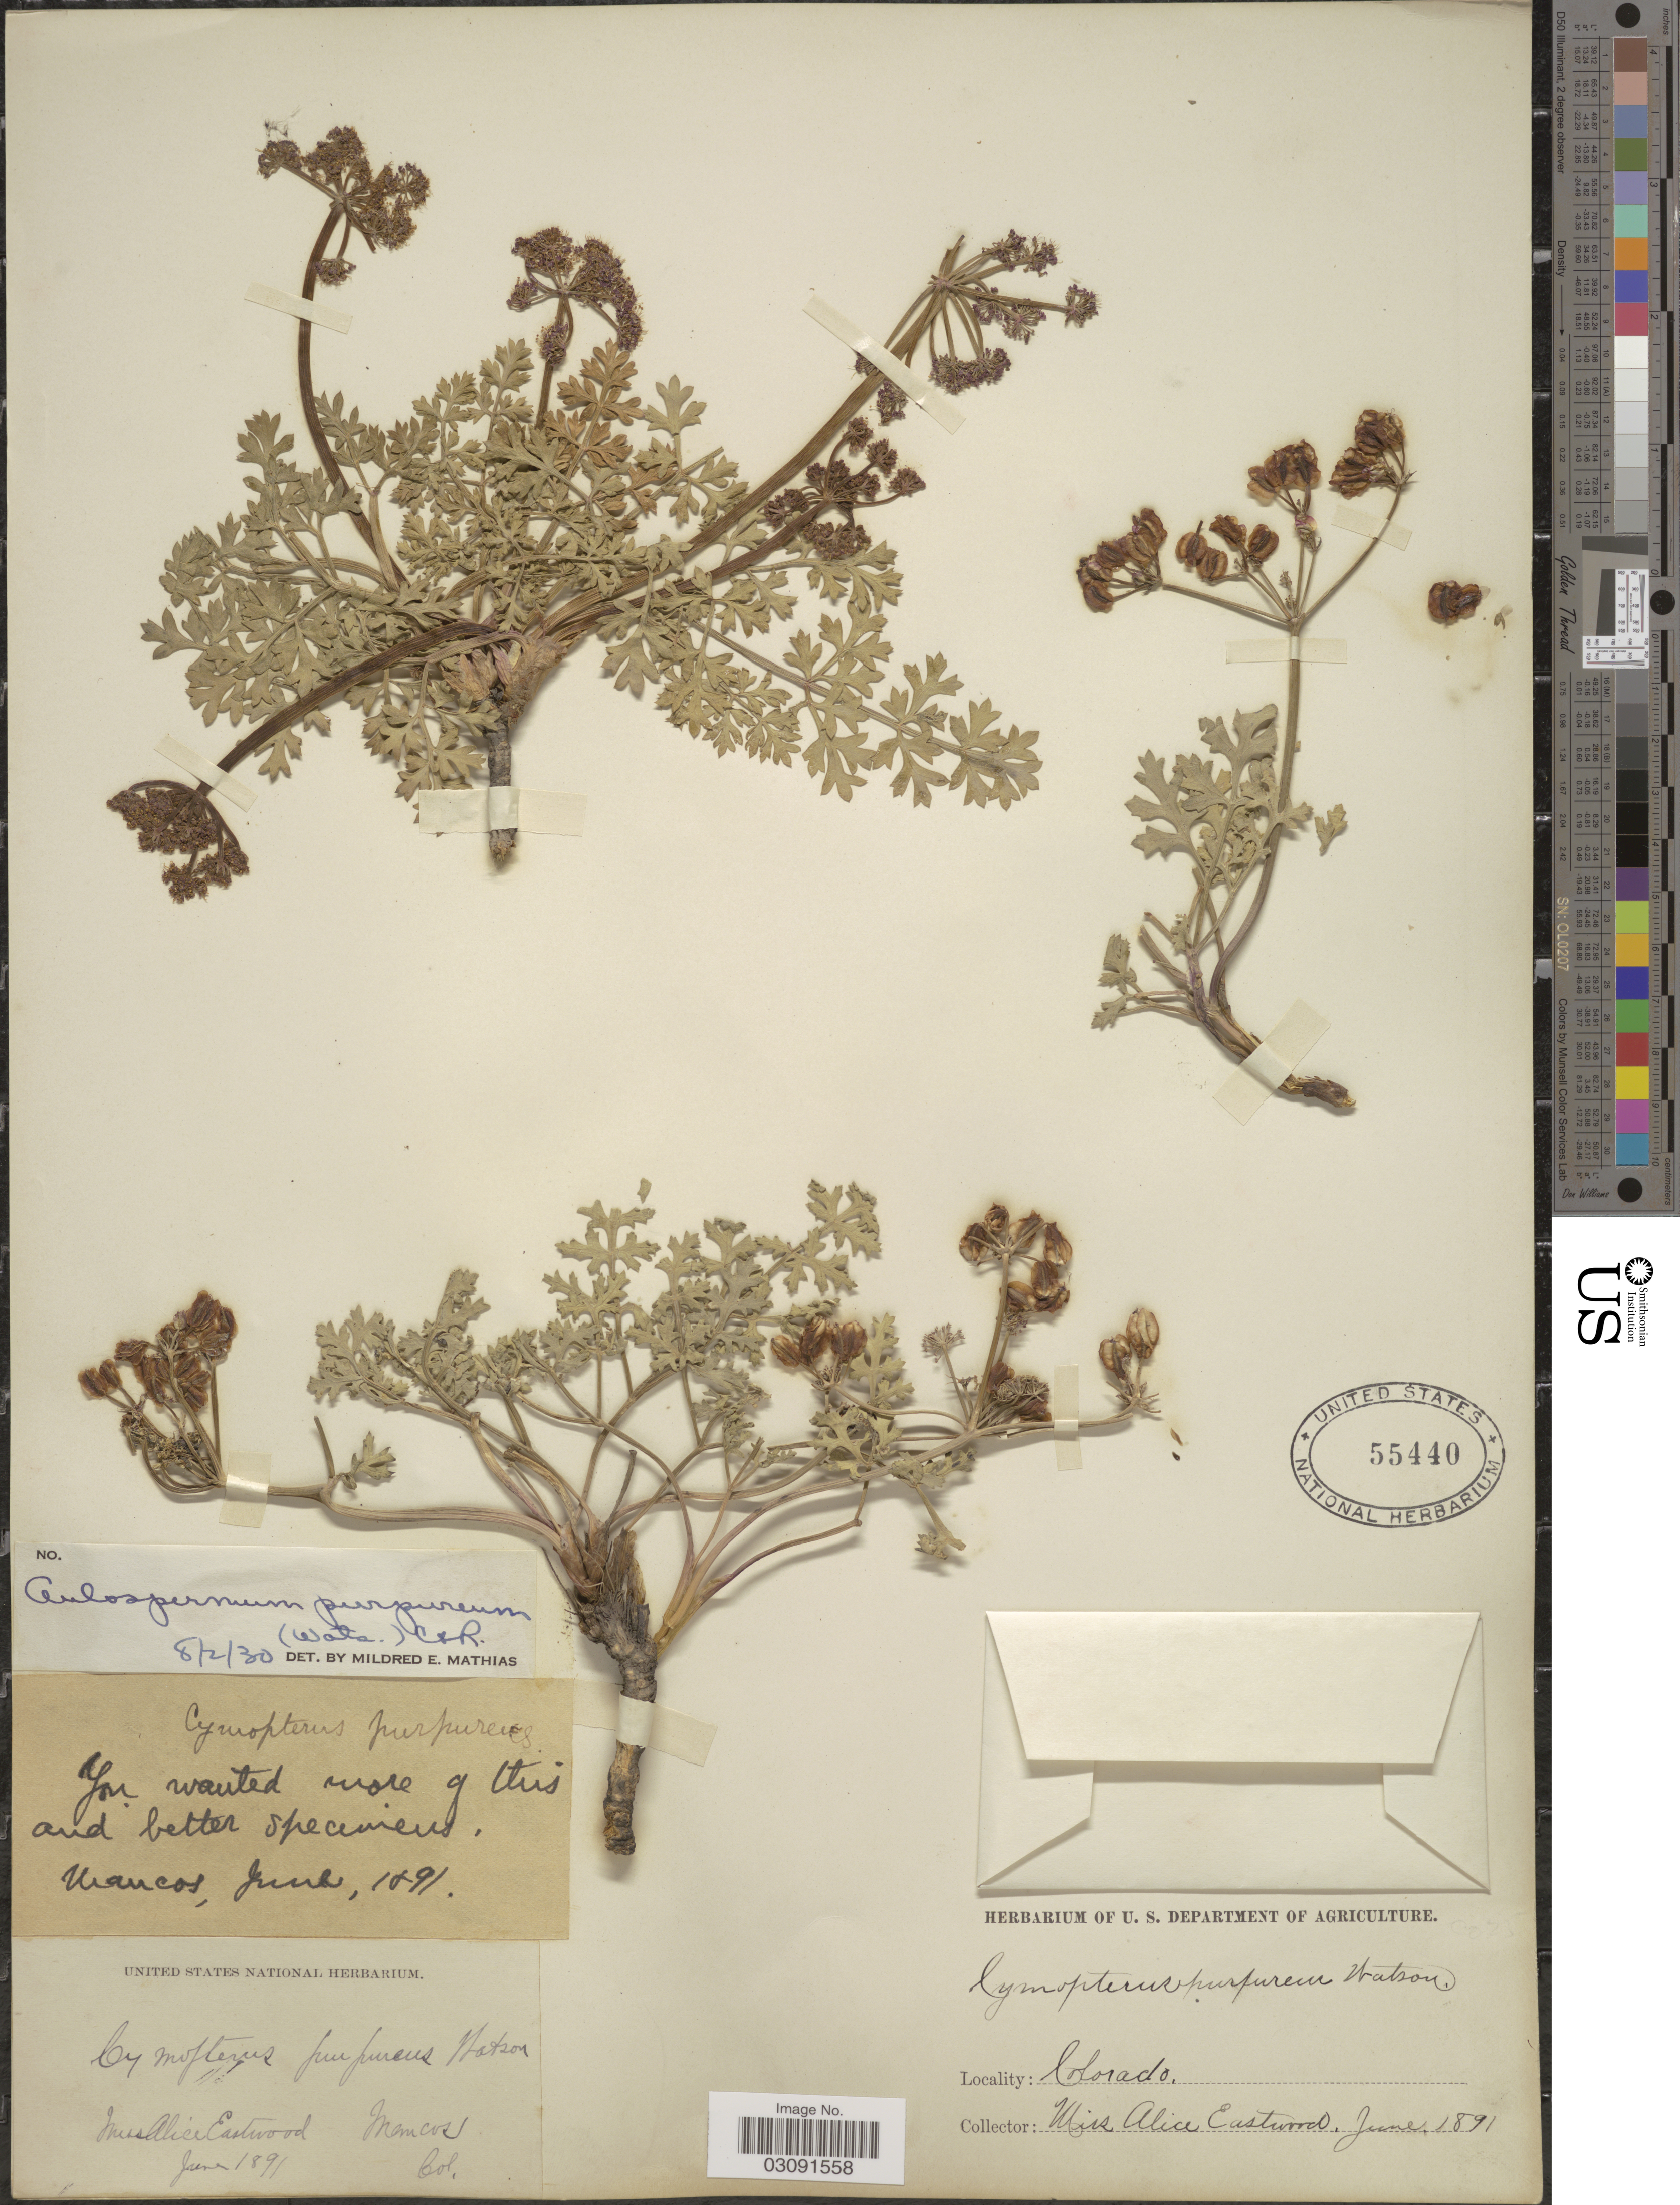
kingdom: Plantae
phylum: Tracheophyta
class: Magnoliopsida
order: Apiales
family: Apiaceae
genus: Cymopterus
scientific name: Cymopterus purpureus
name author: S. Watson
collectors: A. Eastwood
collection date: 1891-06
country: United States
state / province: Colorado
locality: Mancos.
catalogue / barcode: US 55440